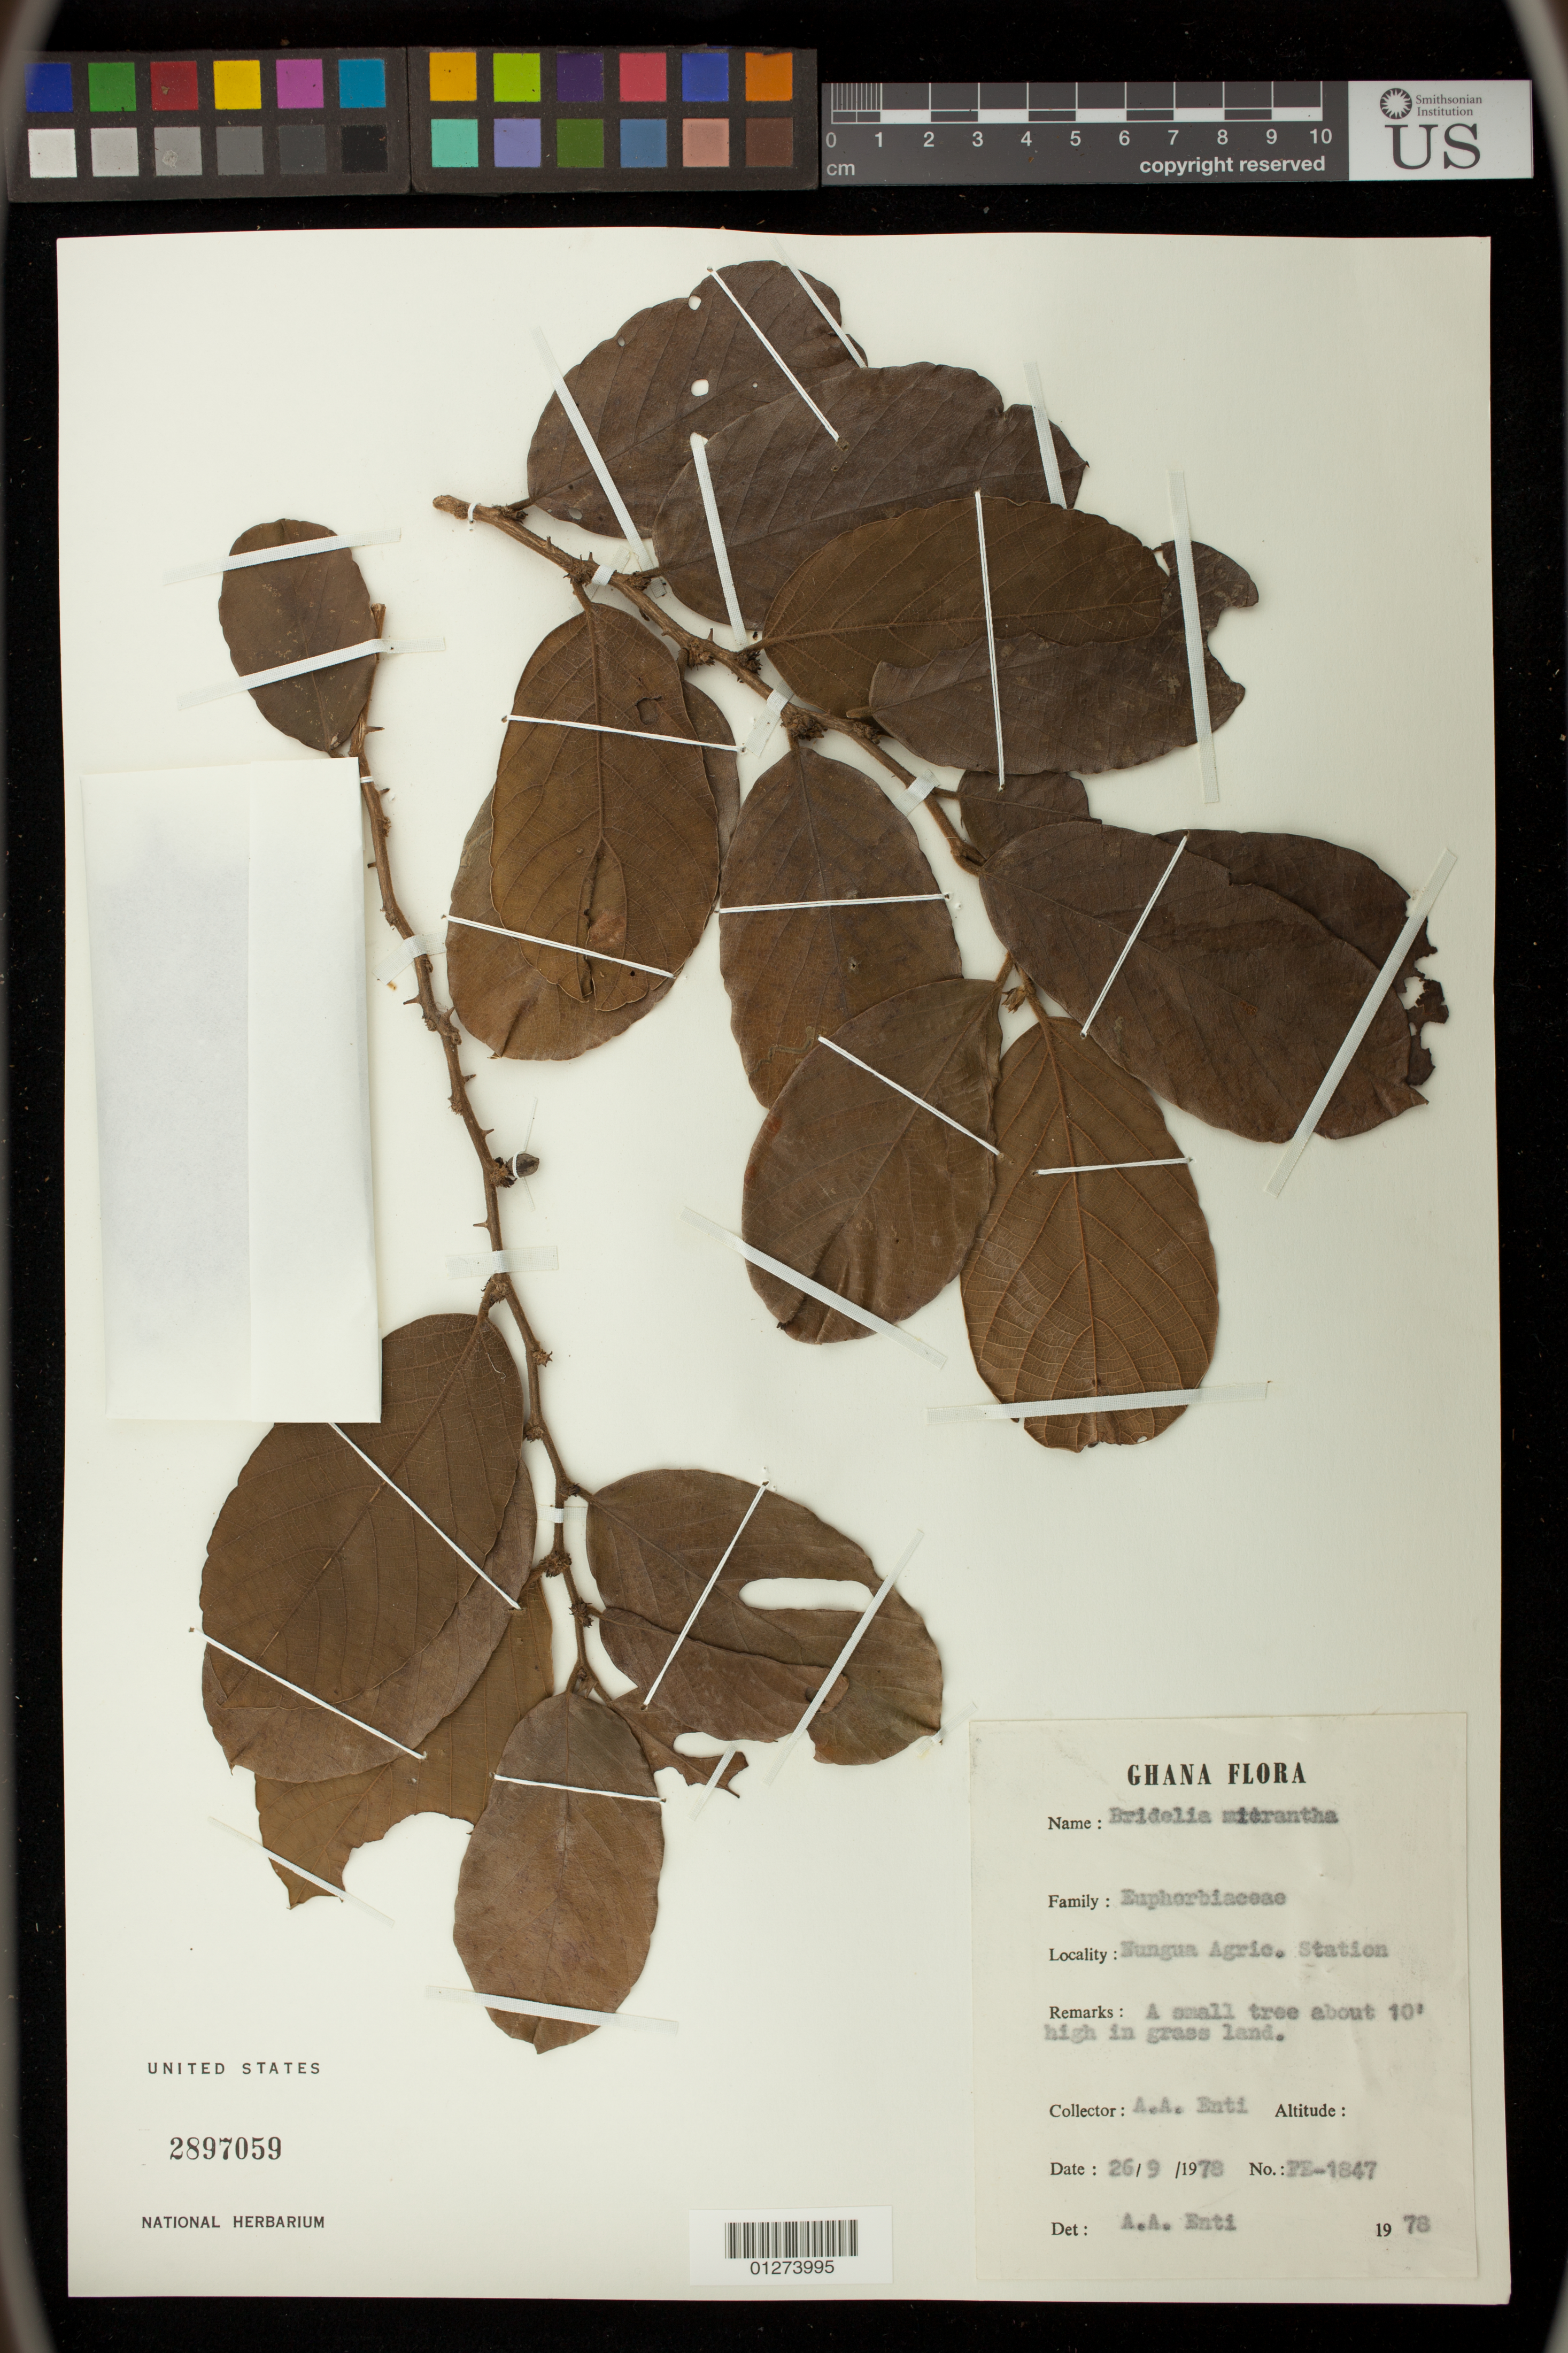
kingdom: Plantae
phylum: Tracheophyta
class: Magnoliopsida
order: Malpighiales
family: Phyllanthaceae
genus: Bridelia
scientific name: Bridelia micrantha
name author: (Hochst.) Baill.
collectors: A. Enti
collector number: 1847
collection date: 1978-09-26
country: Ghana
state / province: Greater Accra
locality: Nungua Agric. Station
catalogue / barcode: US 2897059